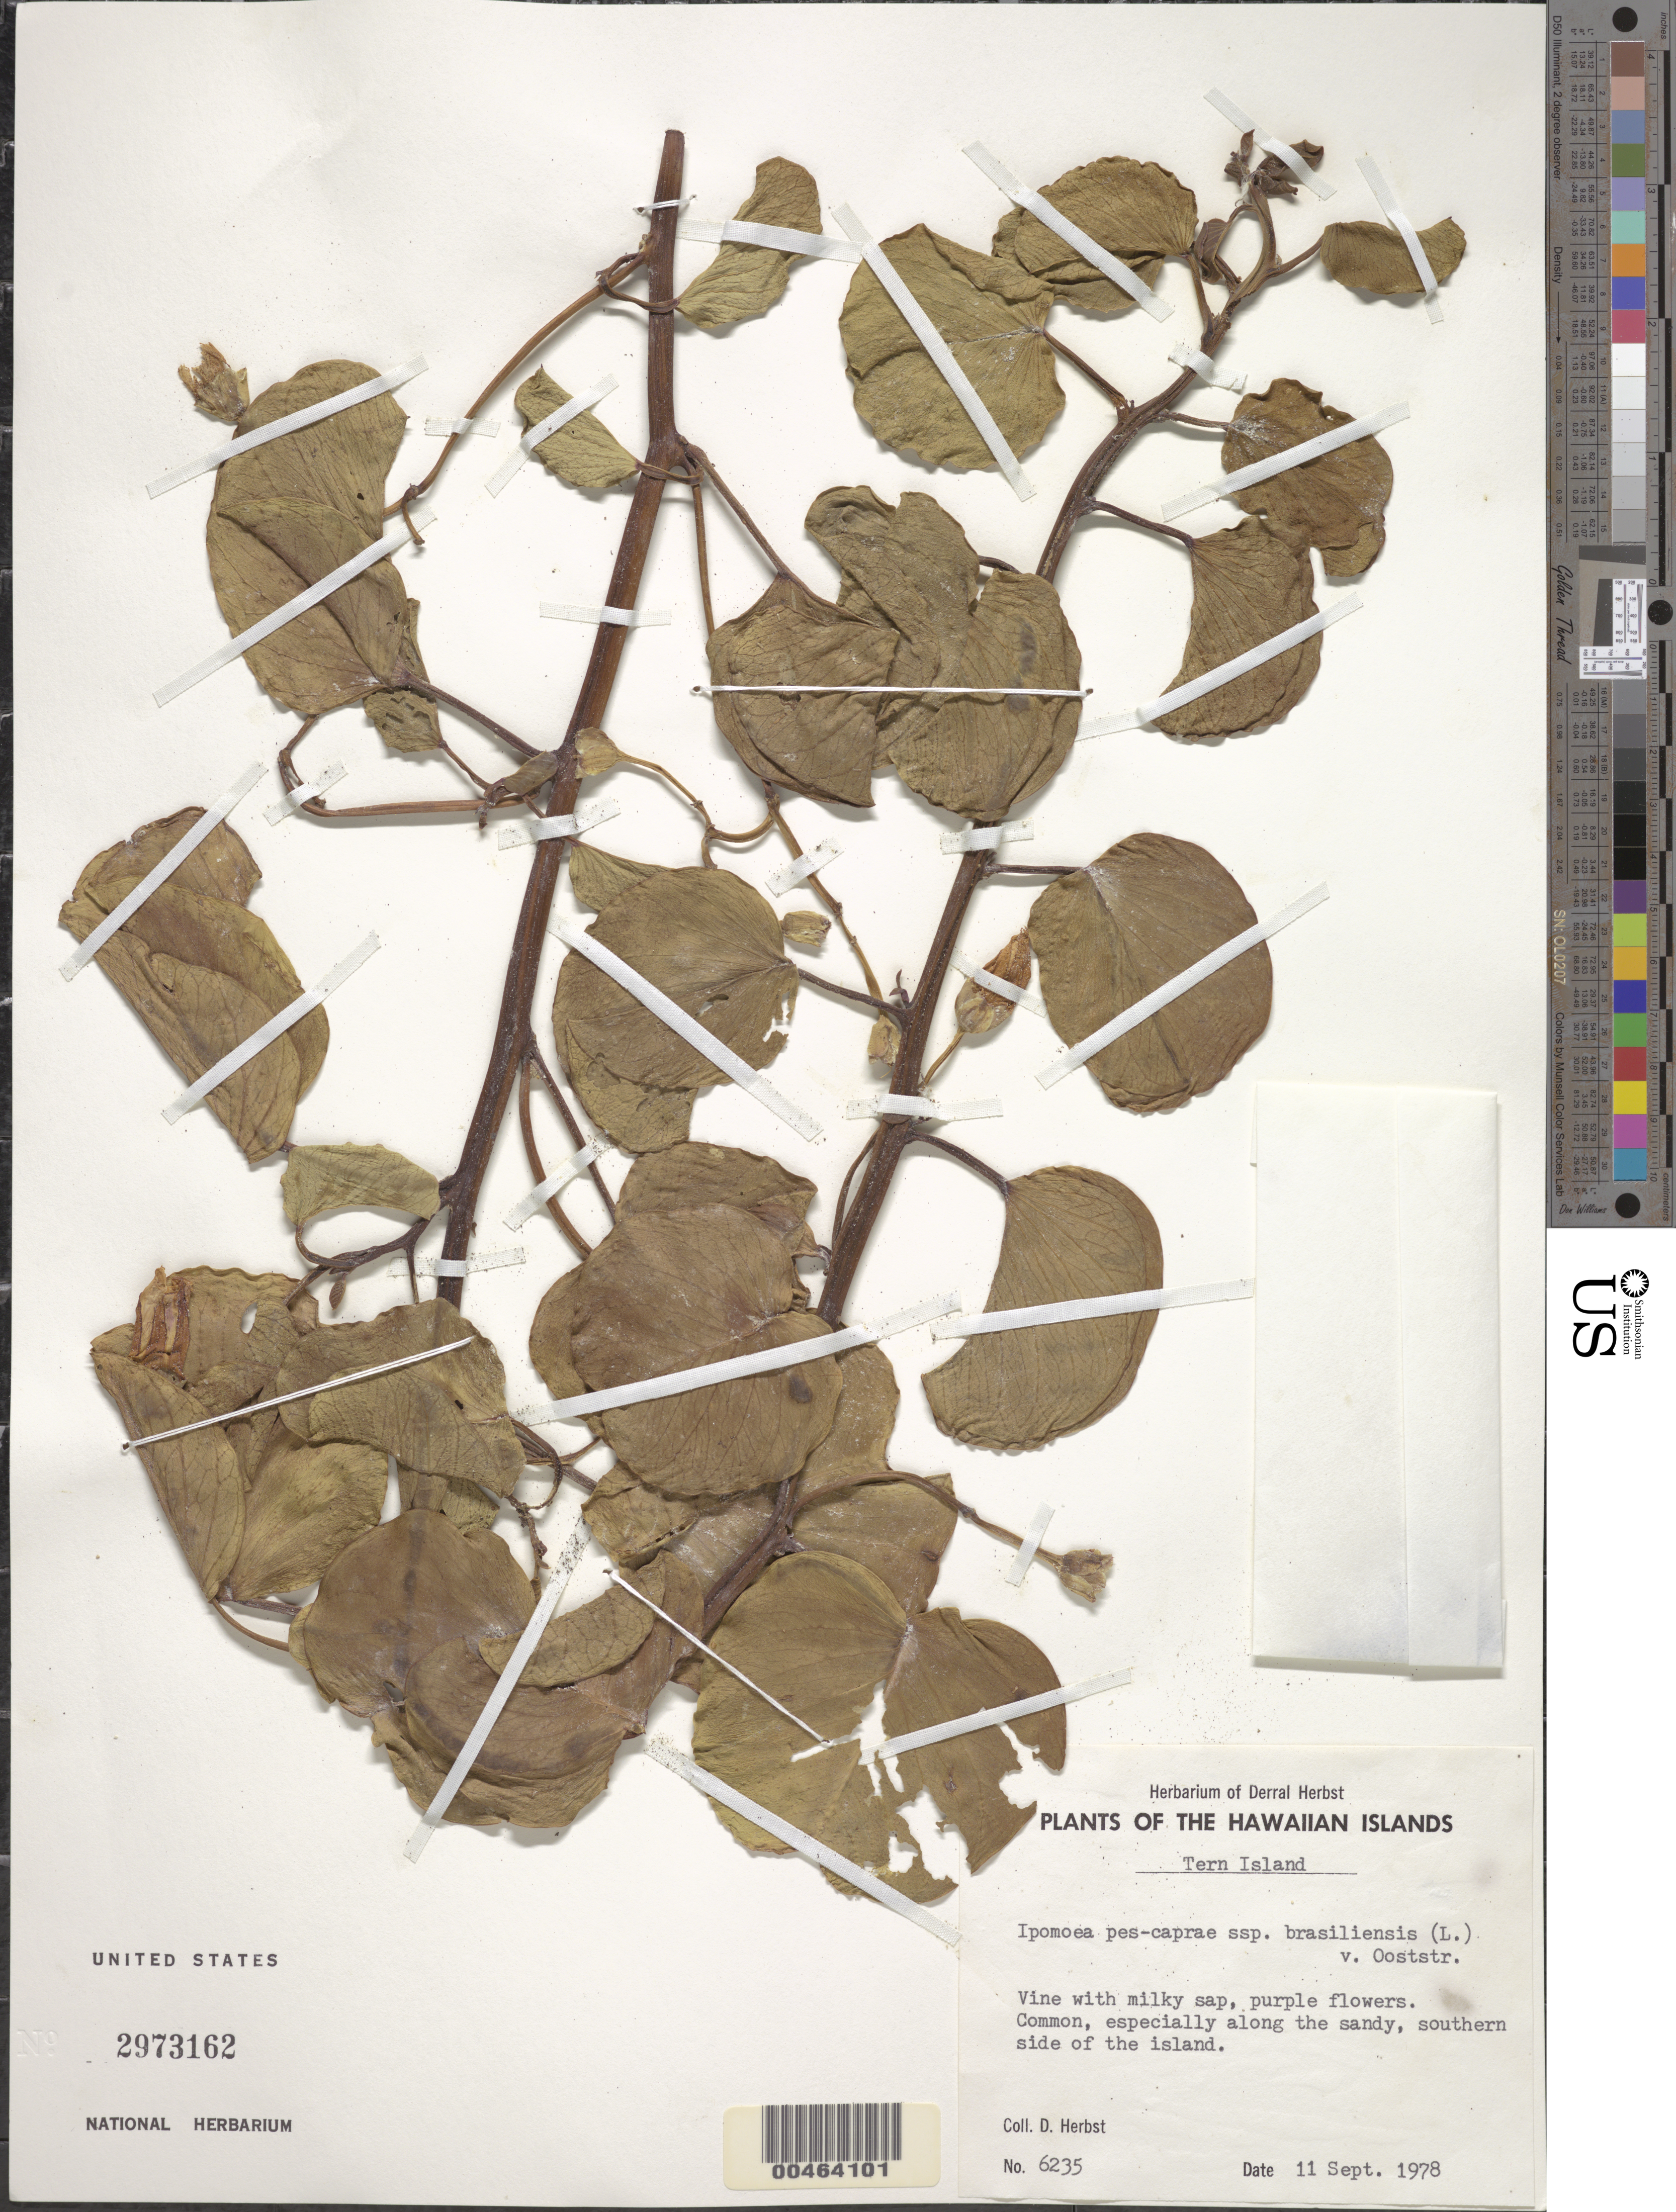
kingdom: Plantae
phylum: Tracheophyta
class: Magnoliopsida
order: Solanales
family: Convolvulaceae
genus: Ipomoea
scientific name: Ipomoea pes-caprae subsp. brasiliensis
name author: (L.) Ooststr.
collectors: D. R. Herbst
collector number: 6235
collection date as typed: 11 Sep 1978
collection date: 1978-09-11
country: United States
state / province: Hawaii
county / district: Honolulu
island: French Frigate Shoals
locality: Tern Islet, along the southern side of the island.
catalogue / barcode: US 2973162